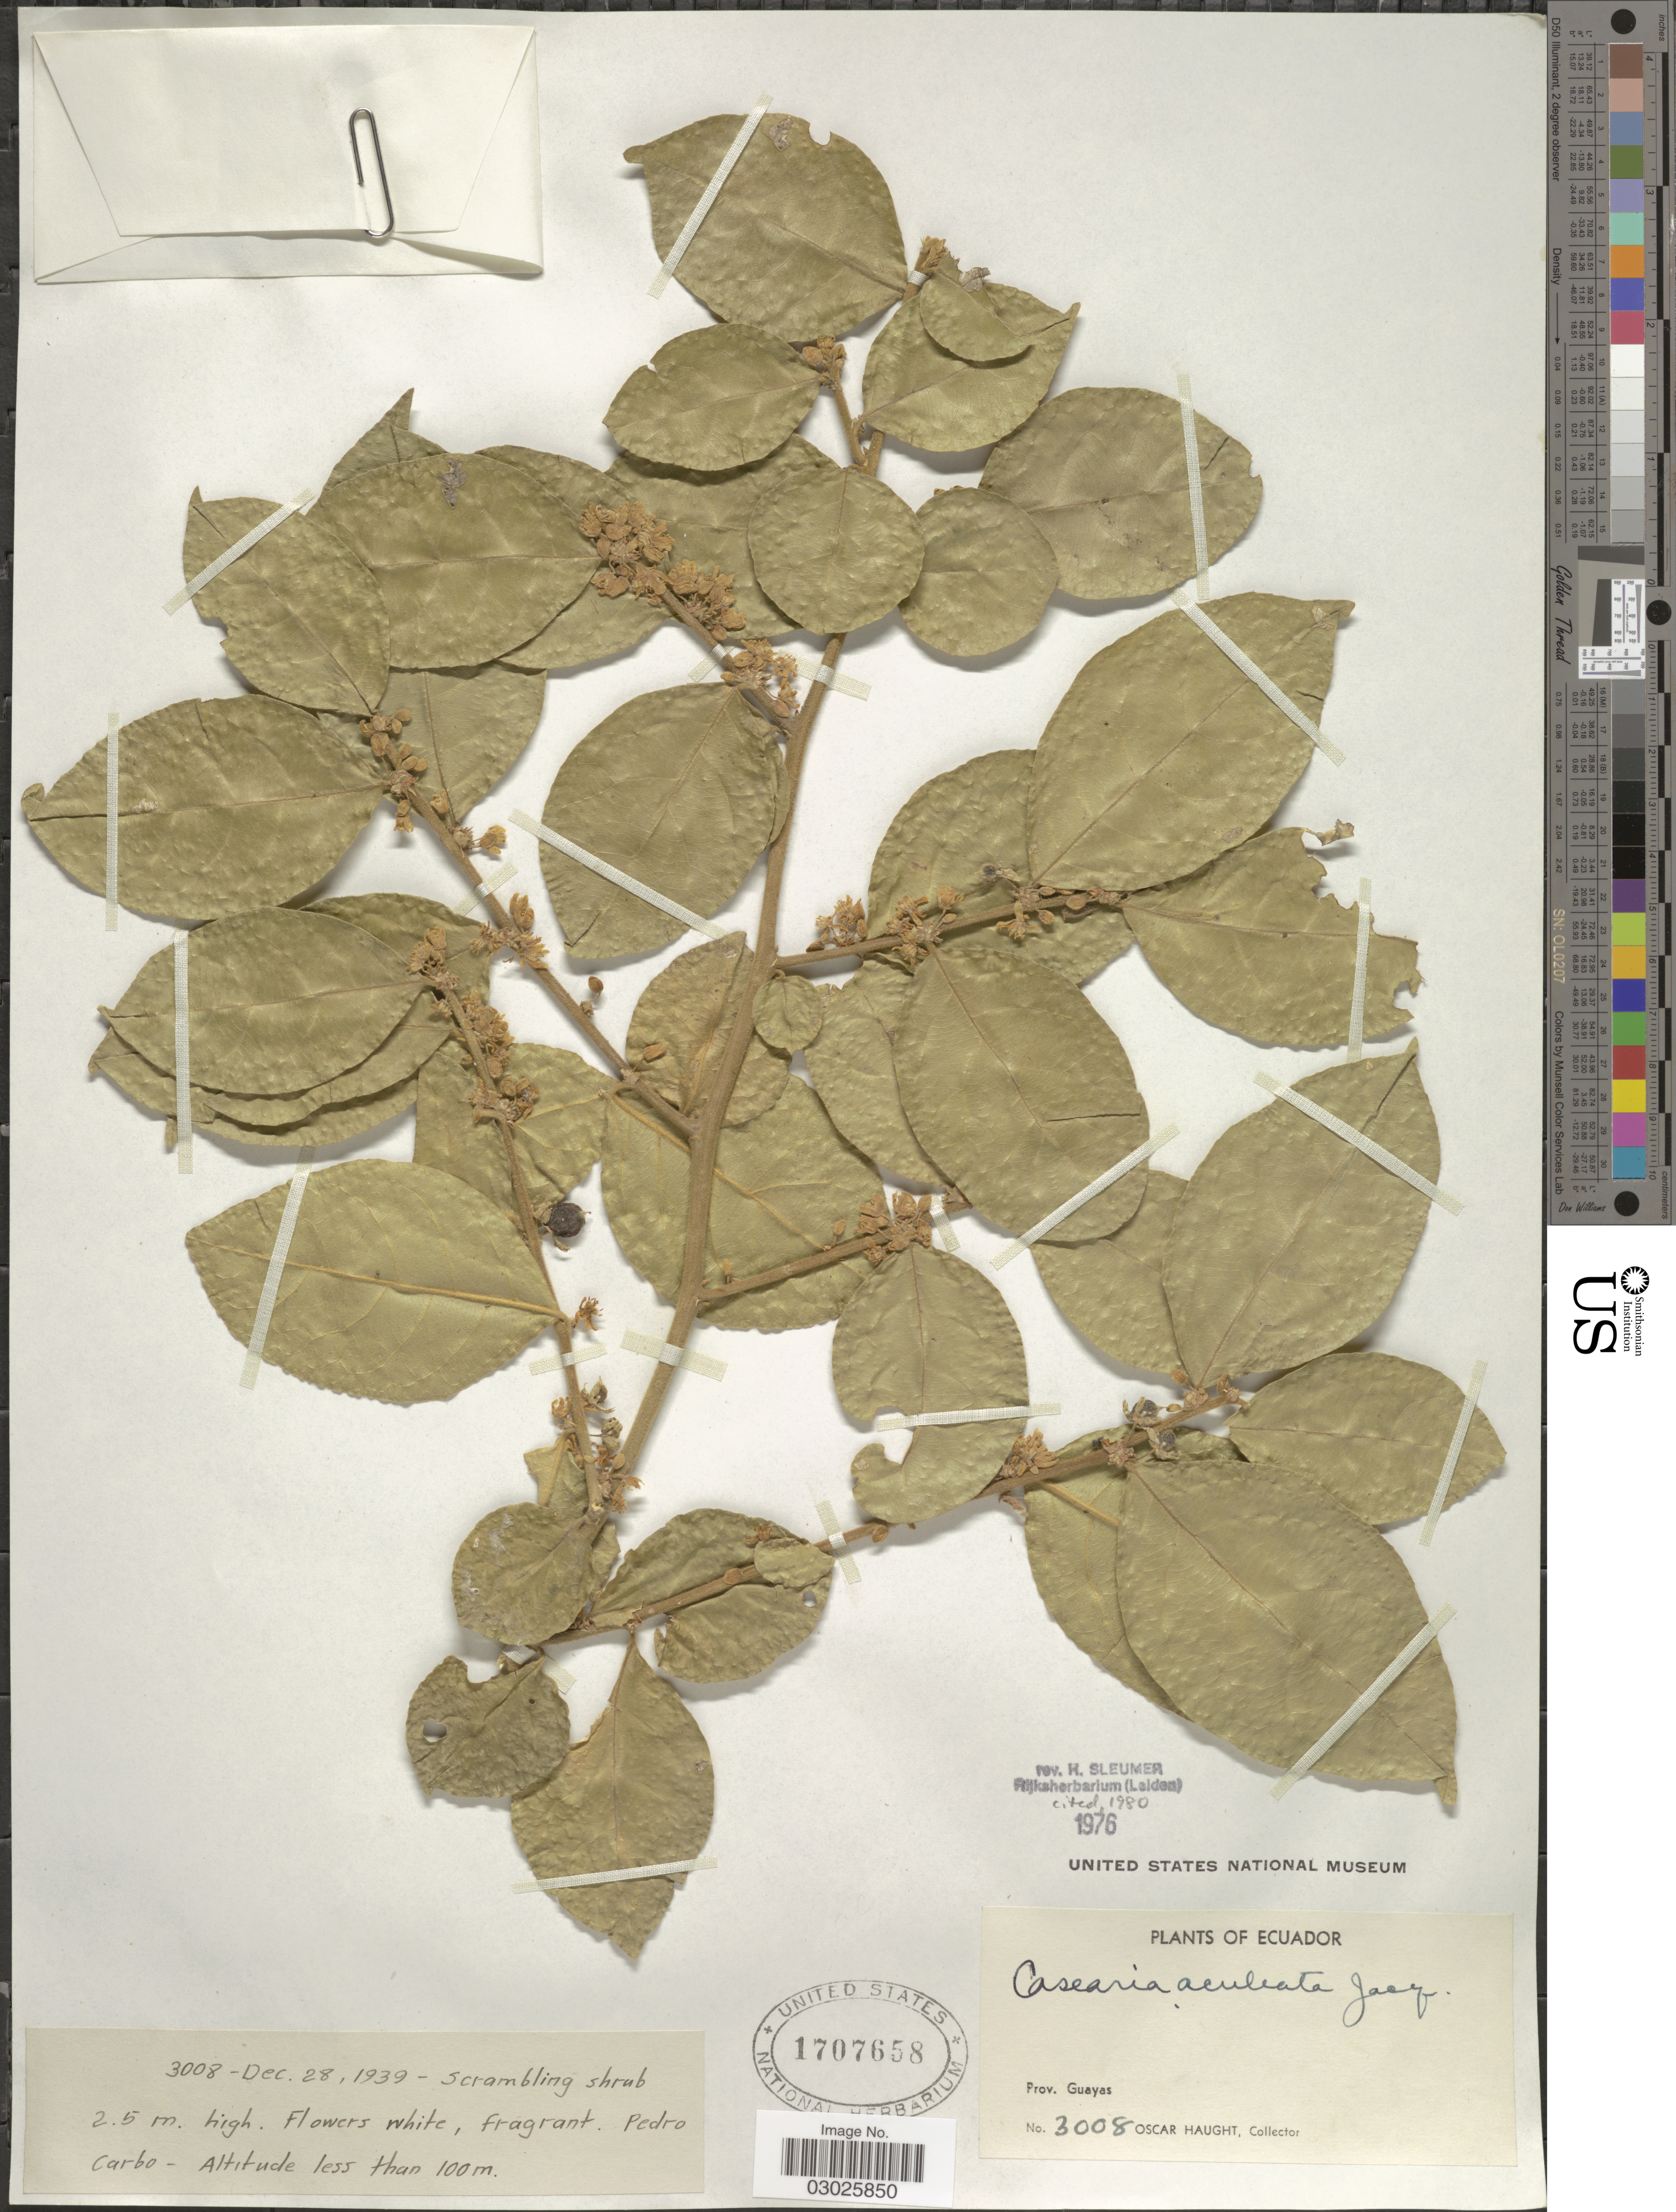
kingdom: Plantae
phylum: Tracheophyta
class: Magnoliopsida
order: Malpighiales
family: Salicaceae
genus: Casearia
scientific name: Casearia aculeata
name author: Jacq.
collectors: O. Haught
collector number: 3008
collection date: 1939-12-28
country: Ecuador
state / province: Guayas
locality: Pedro Carbo.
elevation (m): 100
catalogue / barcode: US 1707658